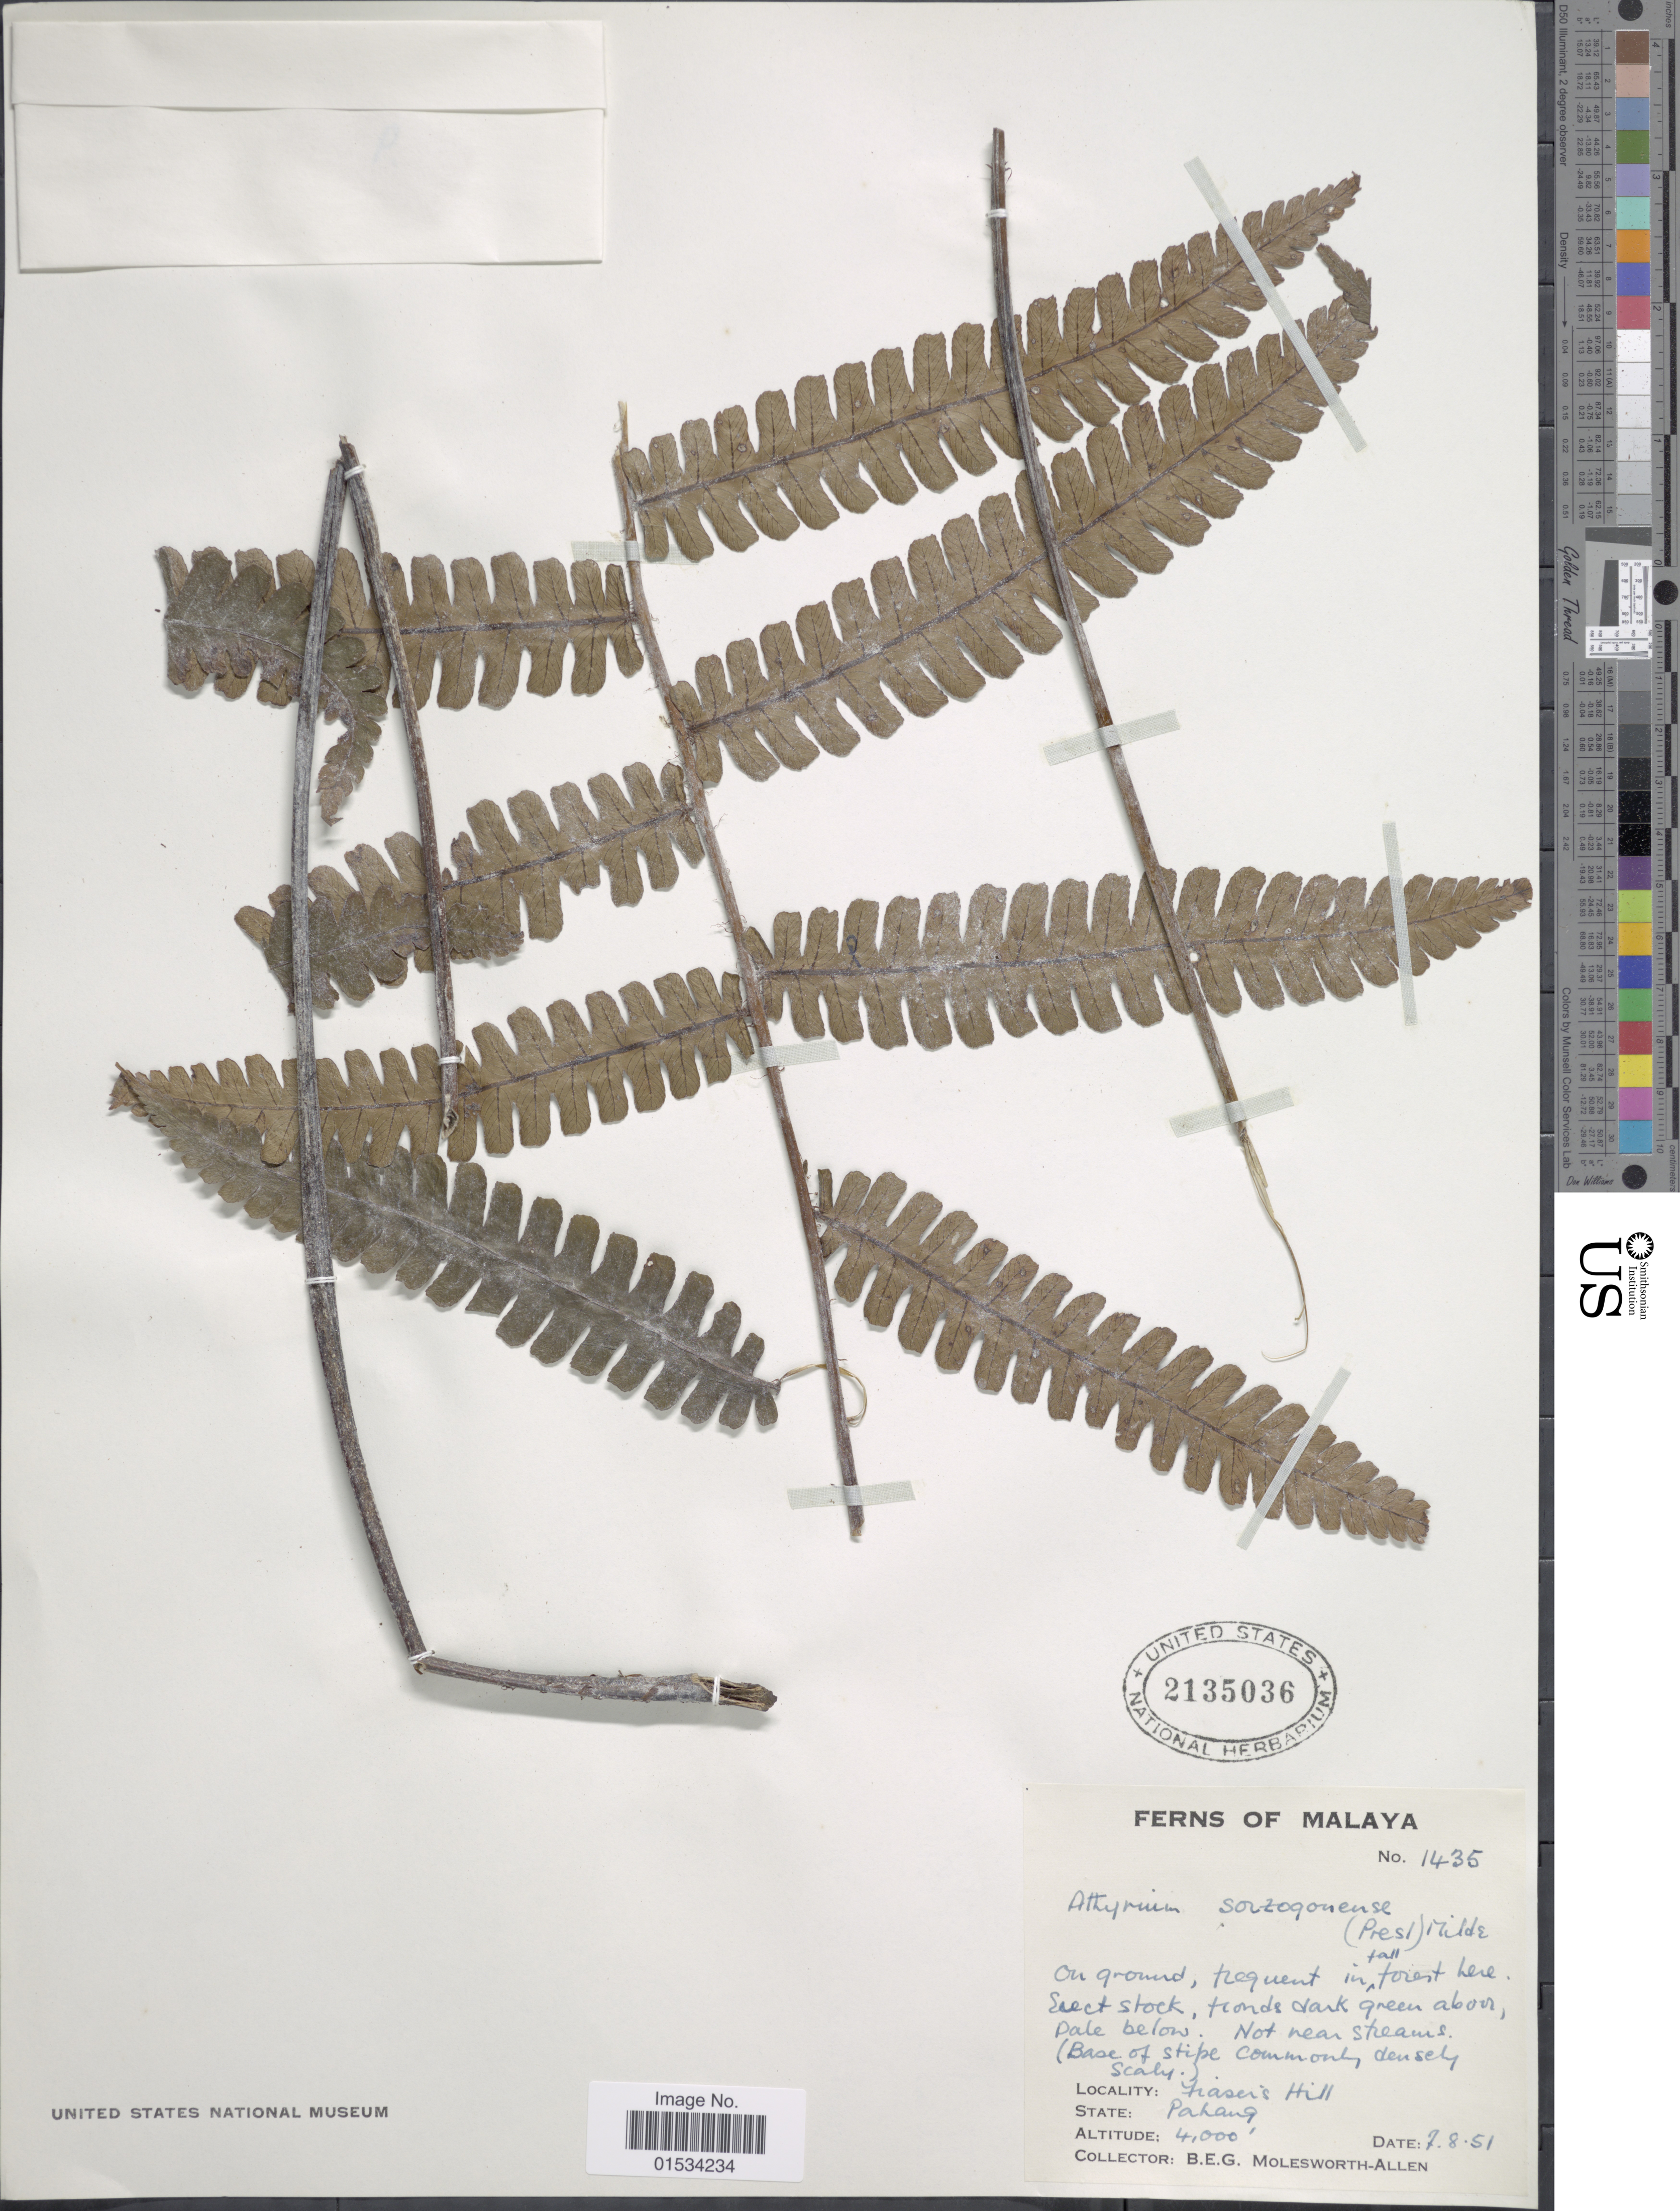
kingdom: Plantae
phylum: Tracheophyta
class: Polypodiopsida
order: Polypodiales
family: Athyriaceae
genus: Diplazium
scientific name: Diplazium sorzogonense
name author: (C. Presl) C. Presl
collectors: B. E. G. Molesworth-Allen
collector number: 1435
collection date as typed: Transcribed d/m/y: 7/8/51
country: Malaysia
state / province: Pahang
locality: Fraser's Hill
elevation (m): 1219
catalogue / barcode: US 2135036